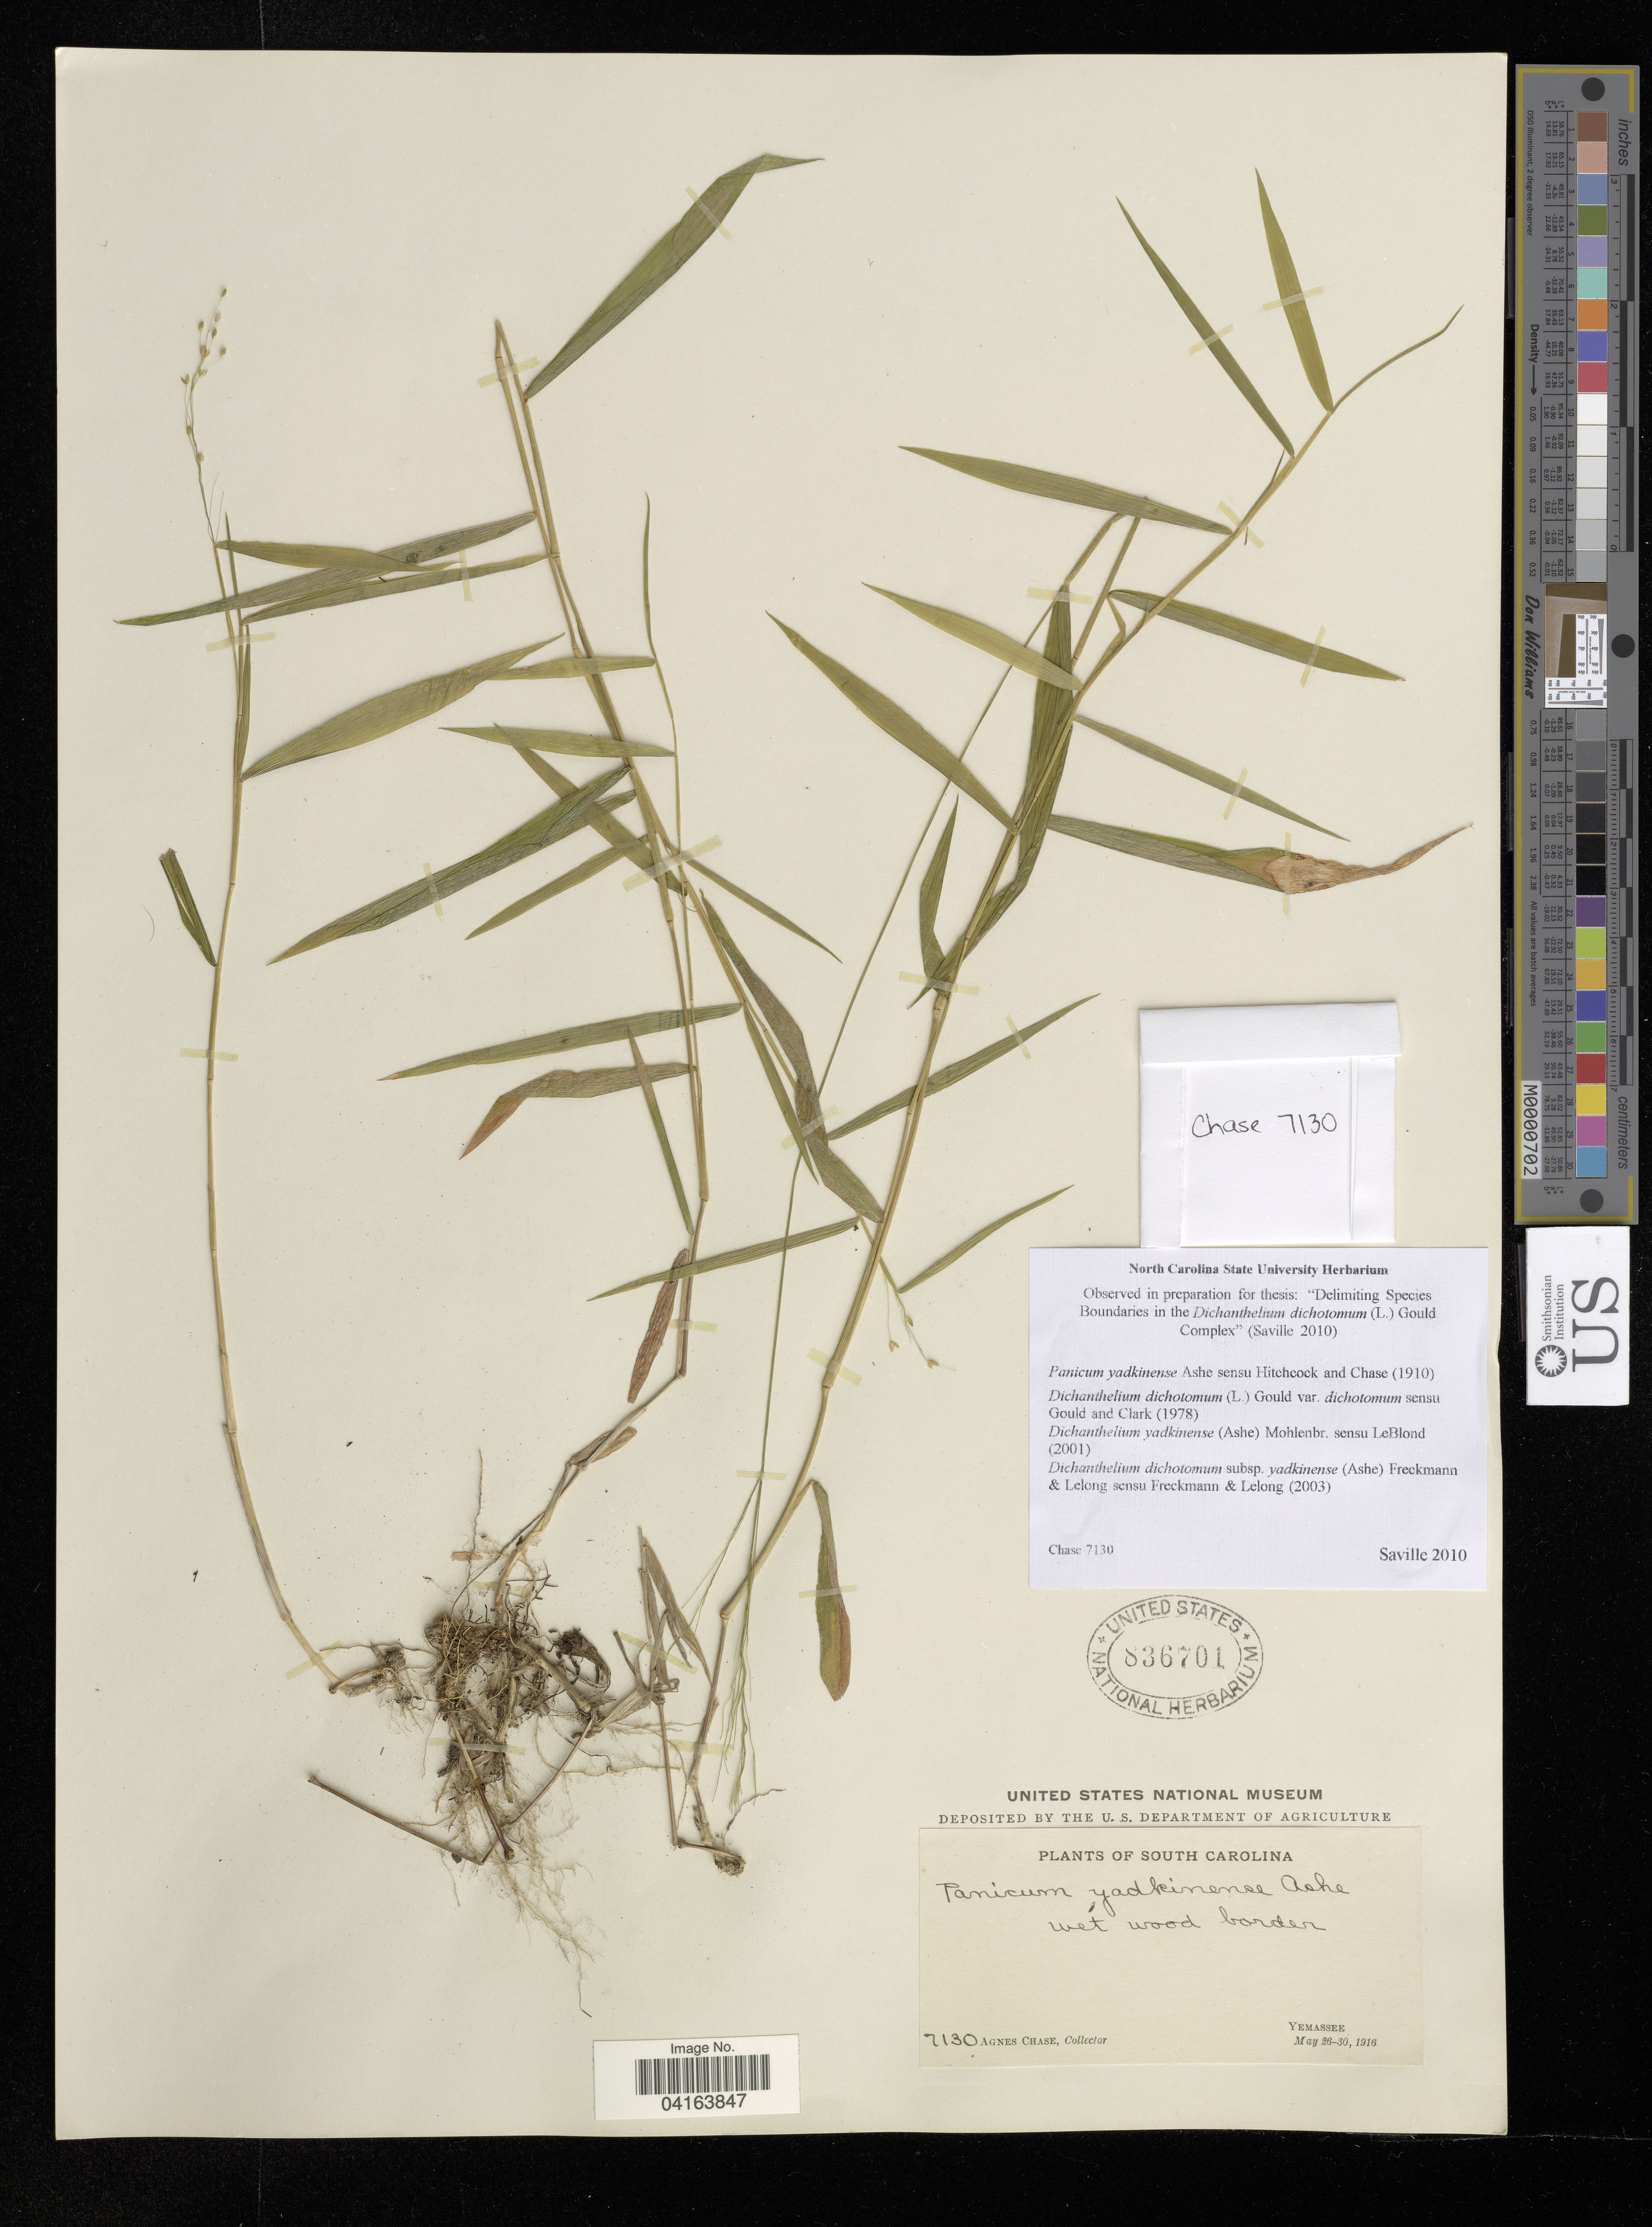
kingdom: Plantae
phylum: Tracheophyta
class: Liliopsida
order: Poales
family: Poaceae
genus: Dichanthelium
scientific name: Dichanthelium dichotomum subsp. yadkinense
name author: (Ashe) Freckmann & Lelong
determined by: Saville, A. C., (NCSC), North Carolina State University (UNITED STATES)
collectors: A. Chase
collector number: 7130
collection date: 1916-05-26/1916-05-30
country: United States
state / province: South Carolina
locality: Yemassee.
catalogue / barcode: US 836701